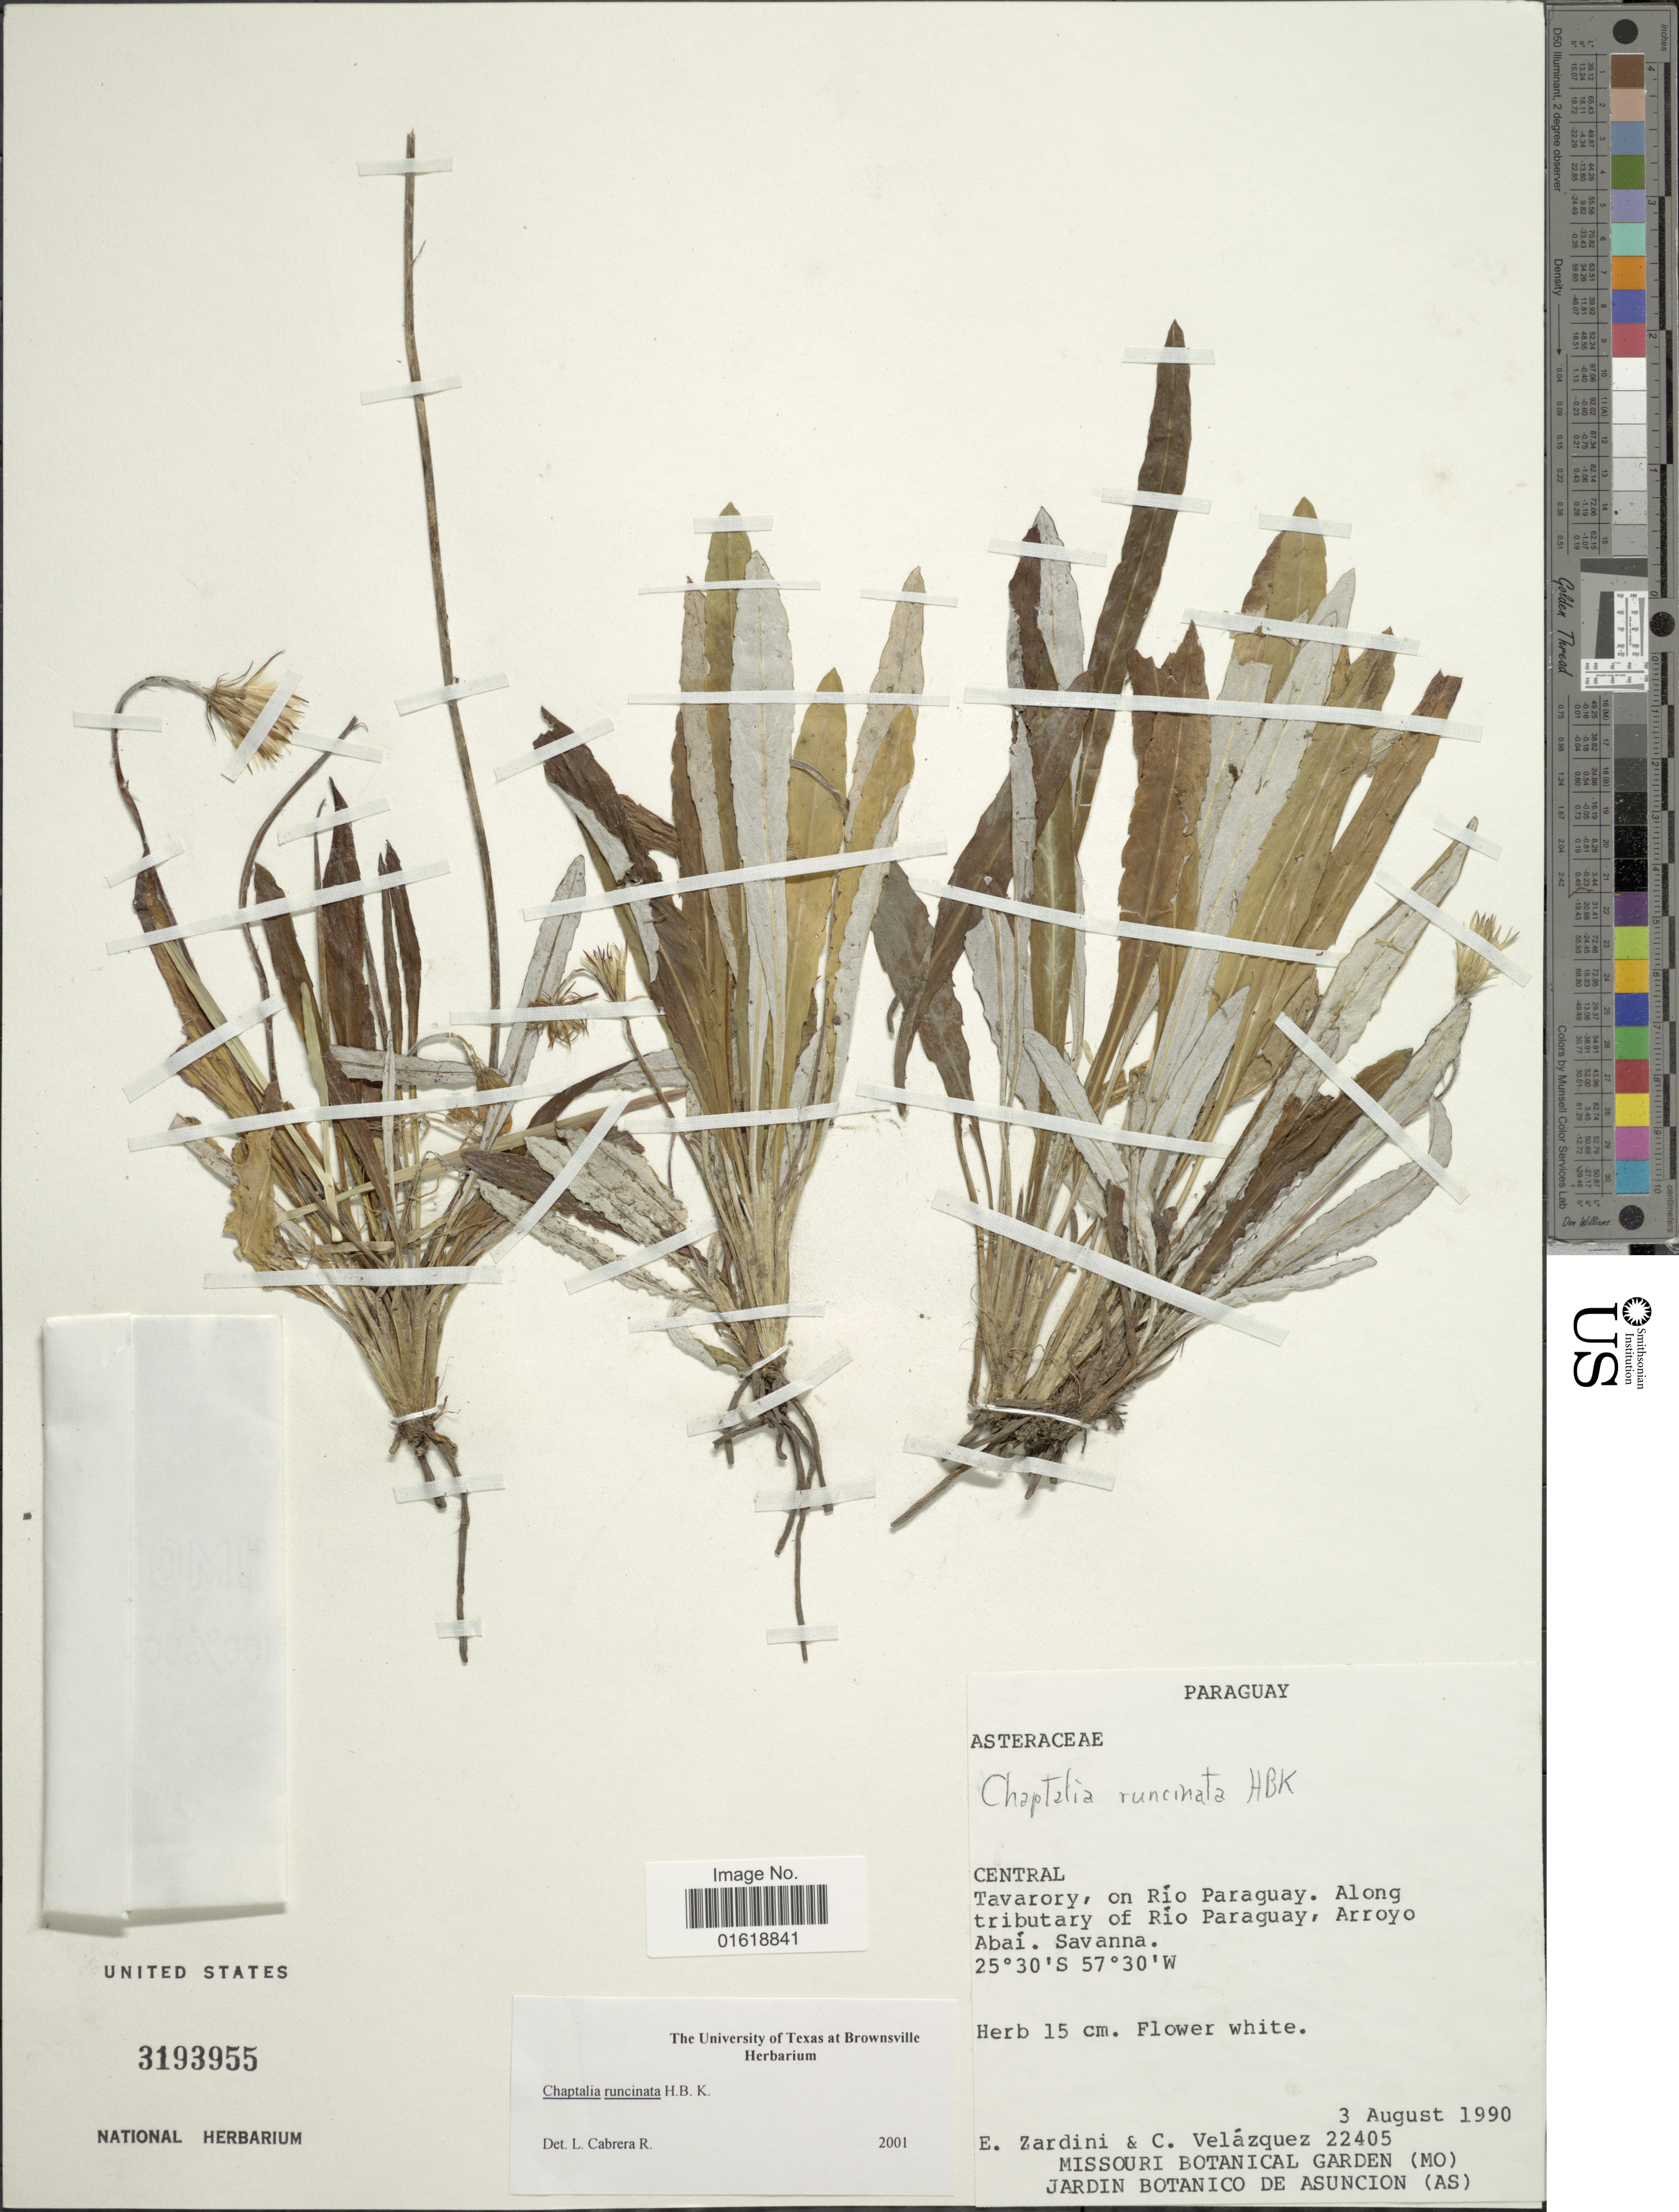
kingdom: Plantae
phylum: Tracheophyta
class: Magnoliopsida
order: Asterales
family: Asteraceae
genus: Chaptalia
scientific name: Chaptalia runcinata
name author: Kunth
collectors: E. M. Zardini & C. Velázquez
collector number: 22405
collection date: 1990-08-03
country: Paraguay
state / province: Central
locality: Central. Tavarory, on Río Paraguay. Along tributary of Río Paraguay, Arroyo Abaí. Savanna.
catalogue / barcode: US 3193955